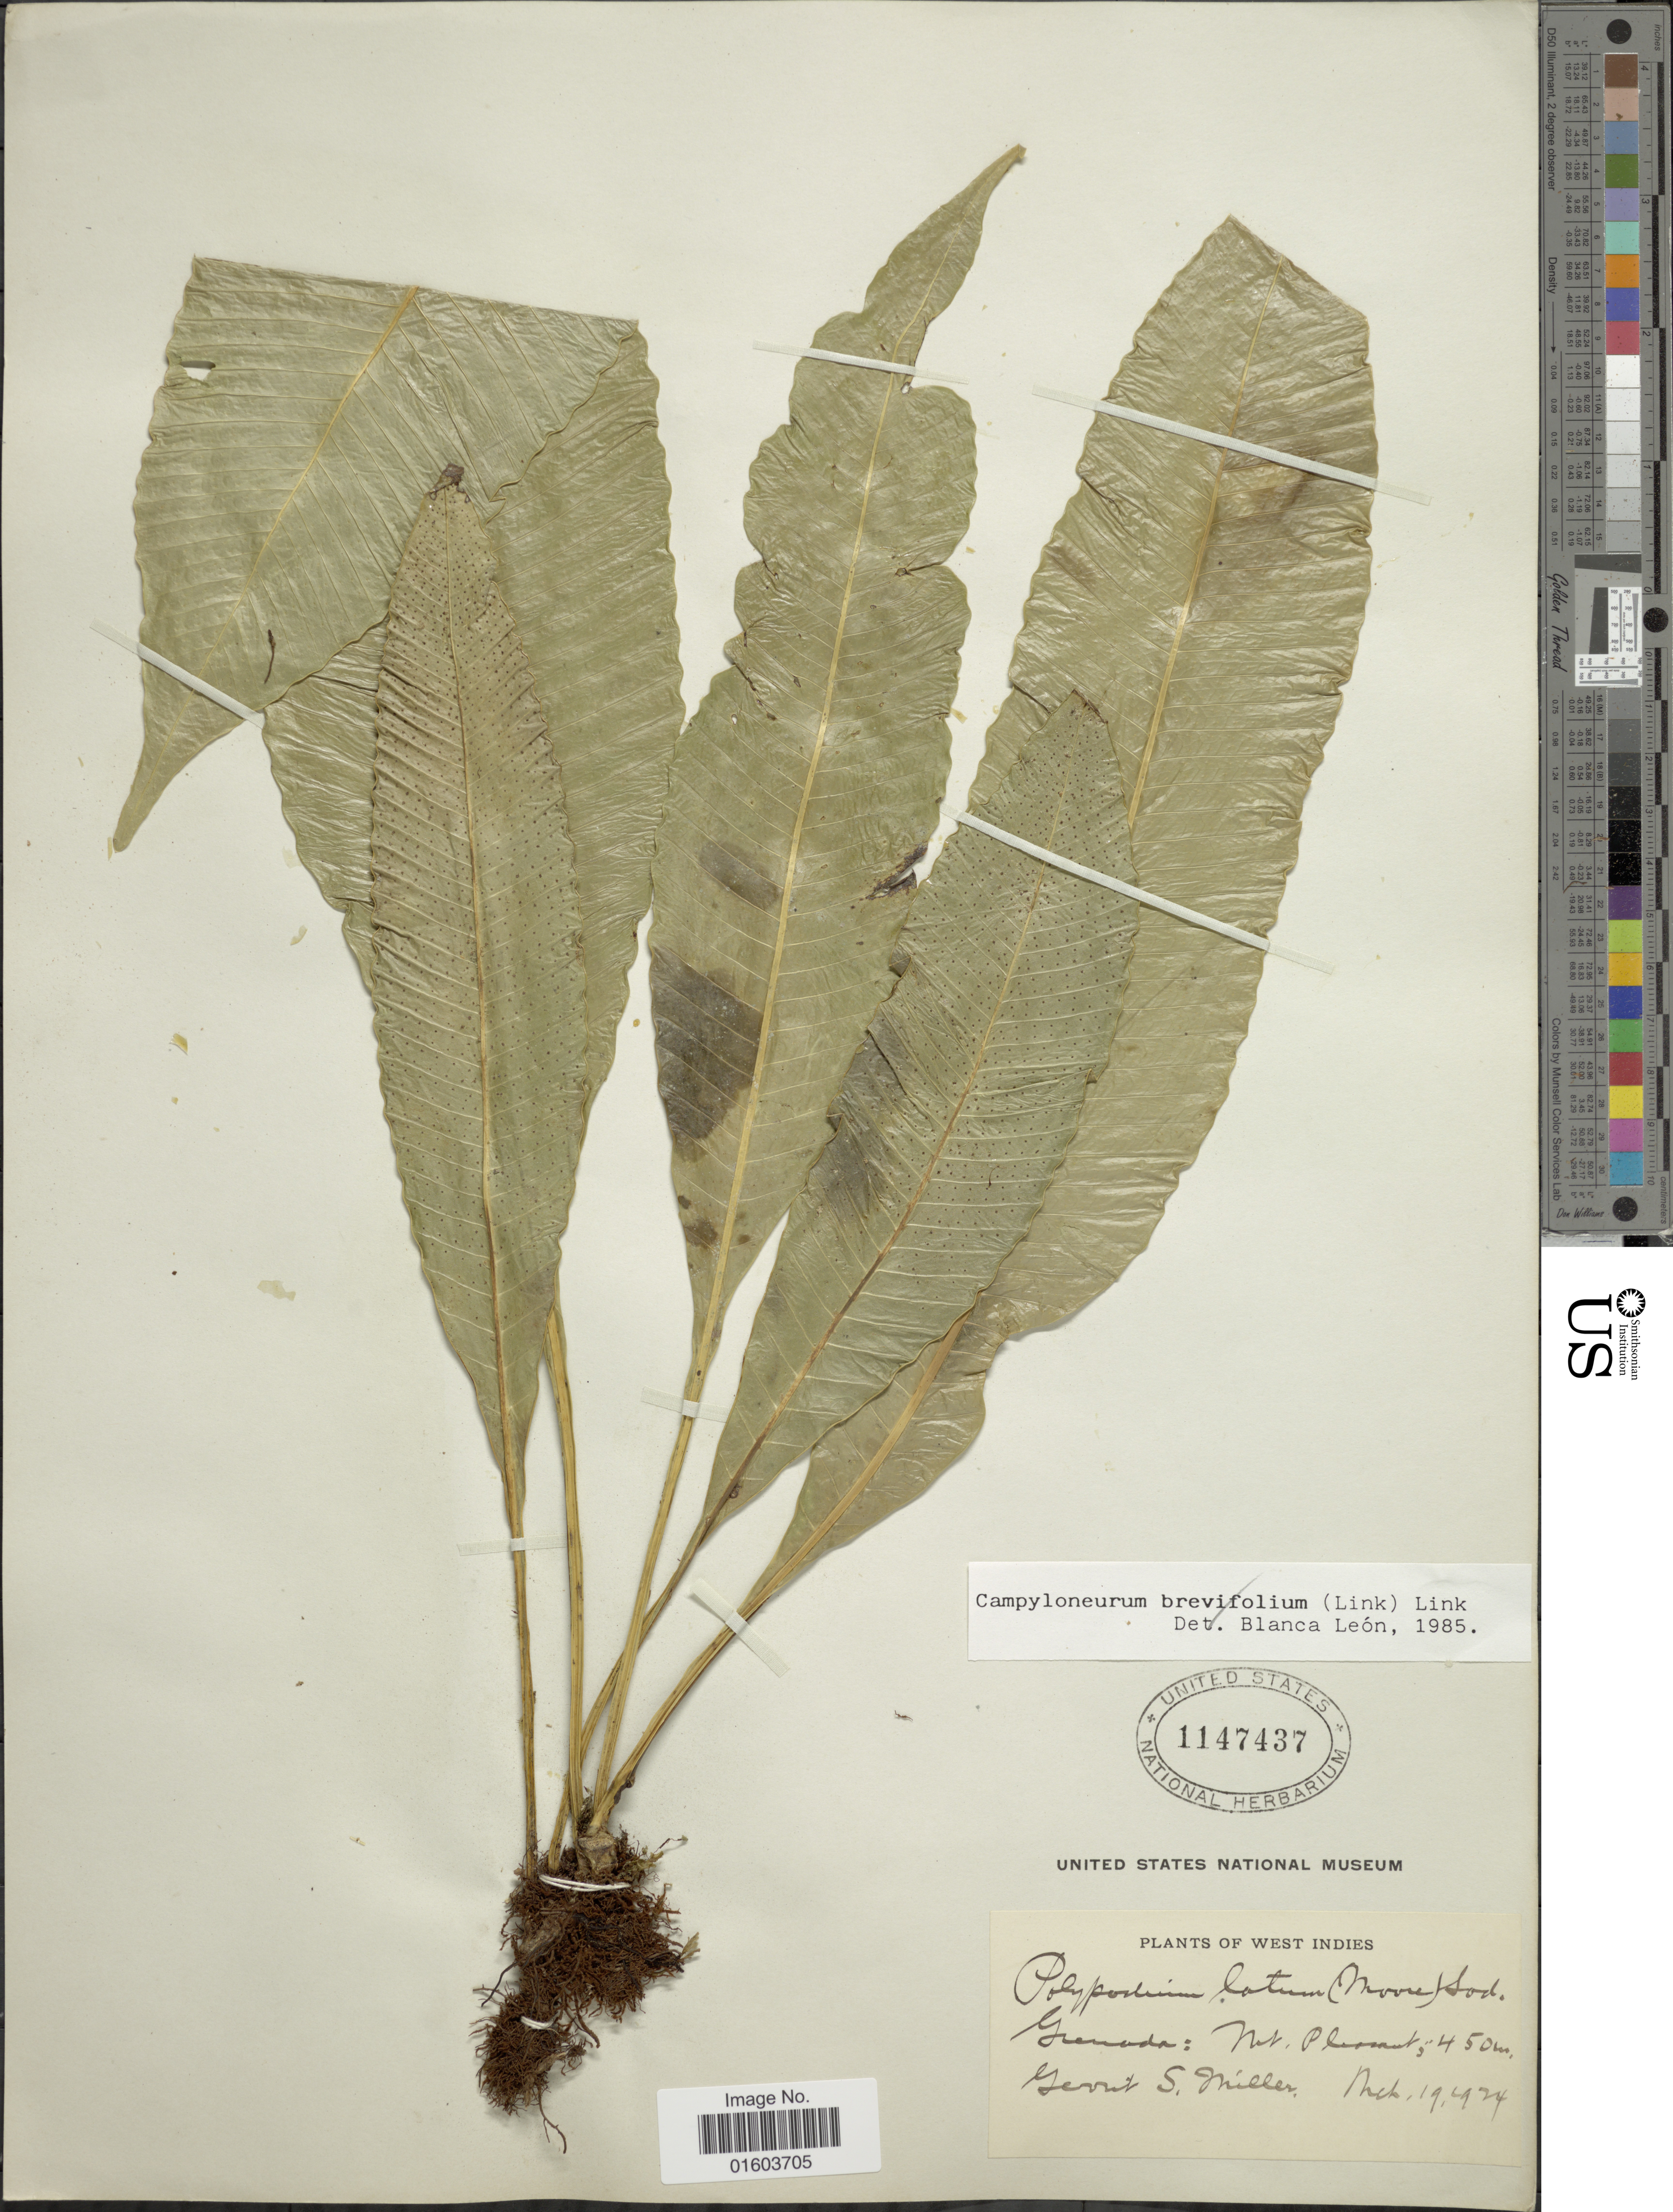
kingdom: Plantae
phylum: Tracheophyta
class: Polypodiopsida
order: Polypodiales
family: Polypodiaceae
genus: Campyloneurum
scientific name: Campyloneurum phyllitidis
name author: (L.) C. Presl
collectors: G. S. Miller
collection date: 1924-03-19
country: Grenada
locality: West Indies. Grenada: Mt. Pleasant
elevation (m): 450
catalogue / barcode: US 1147437